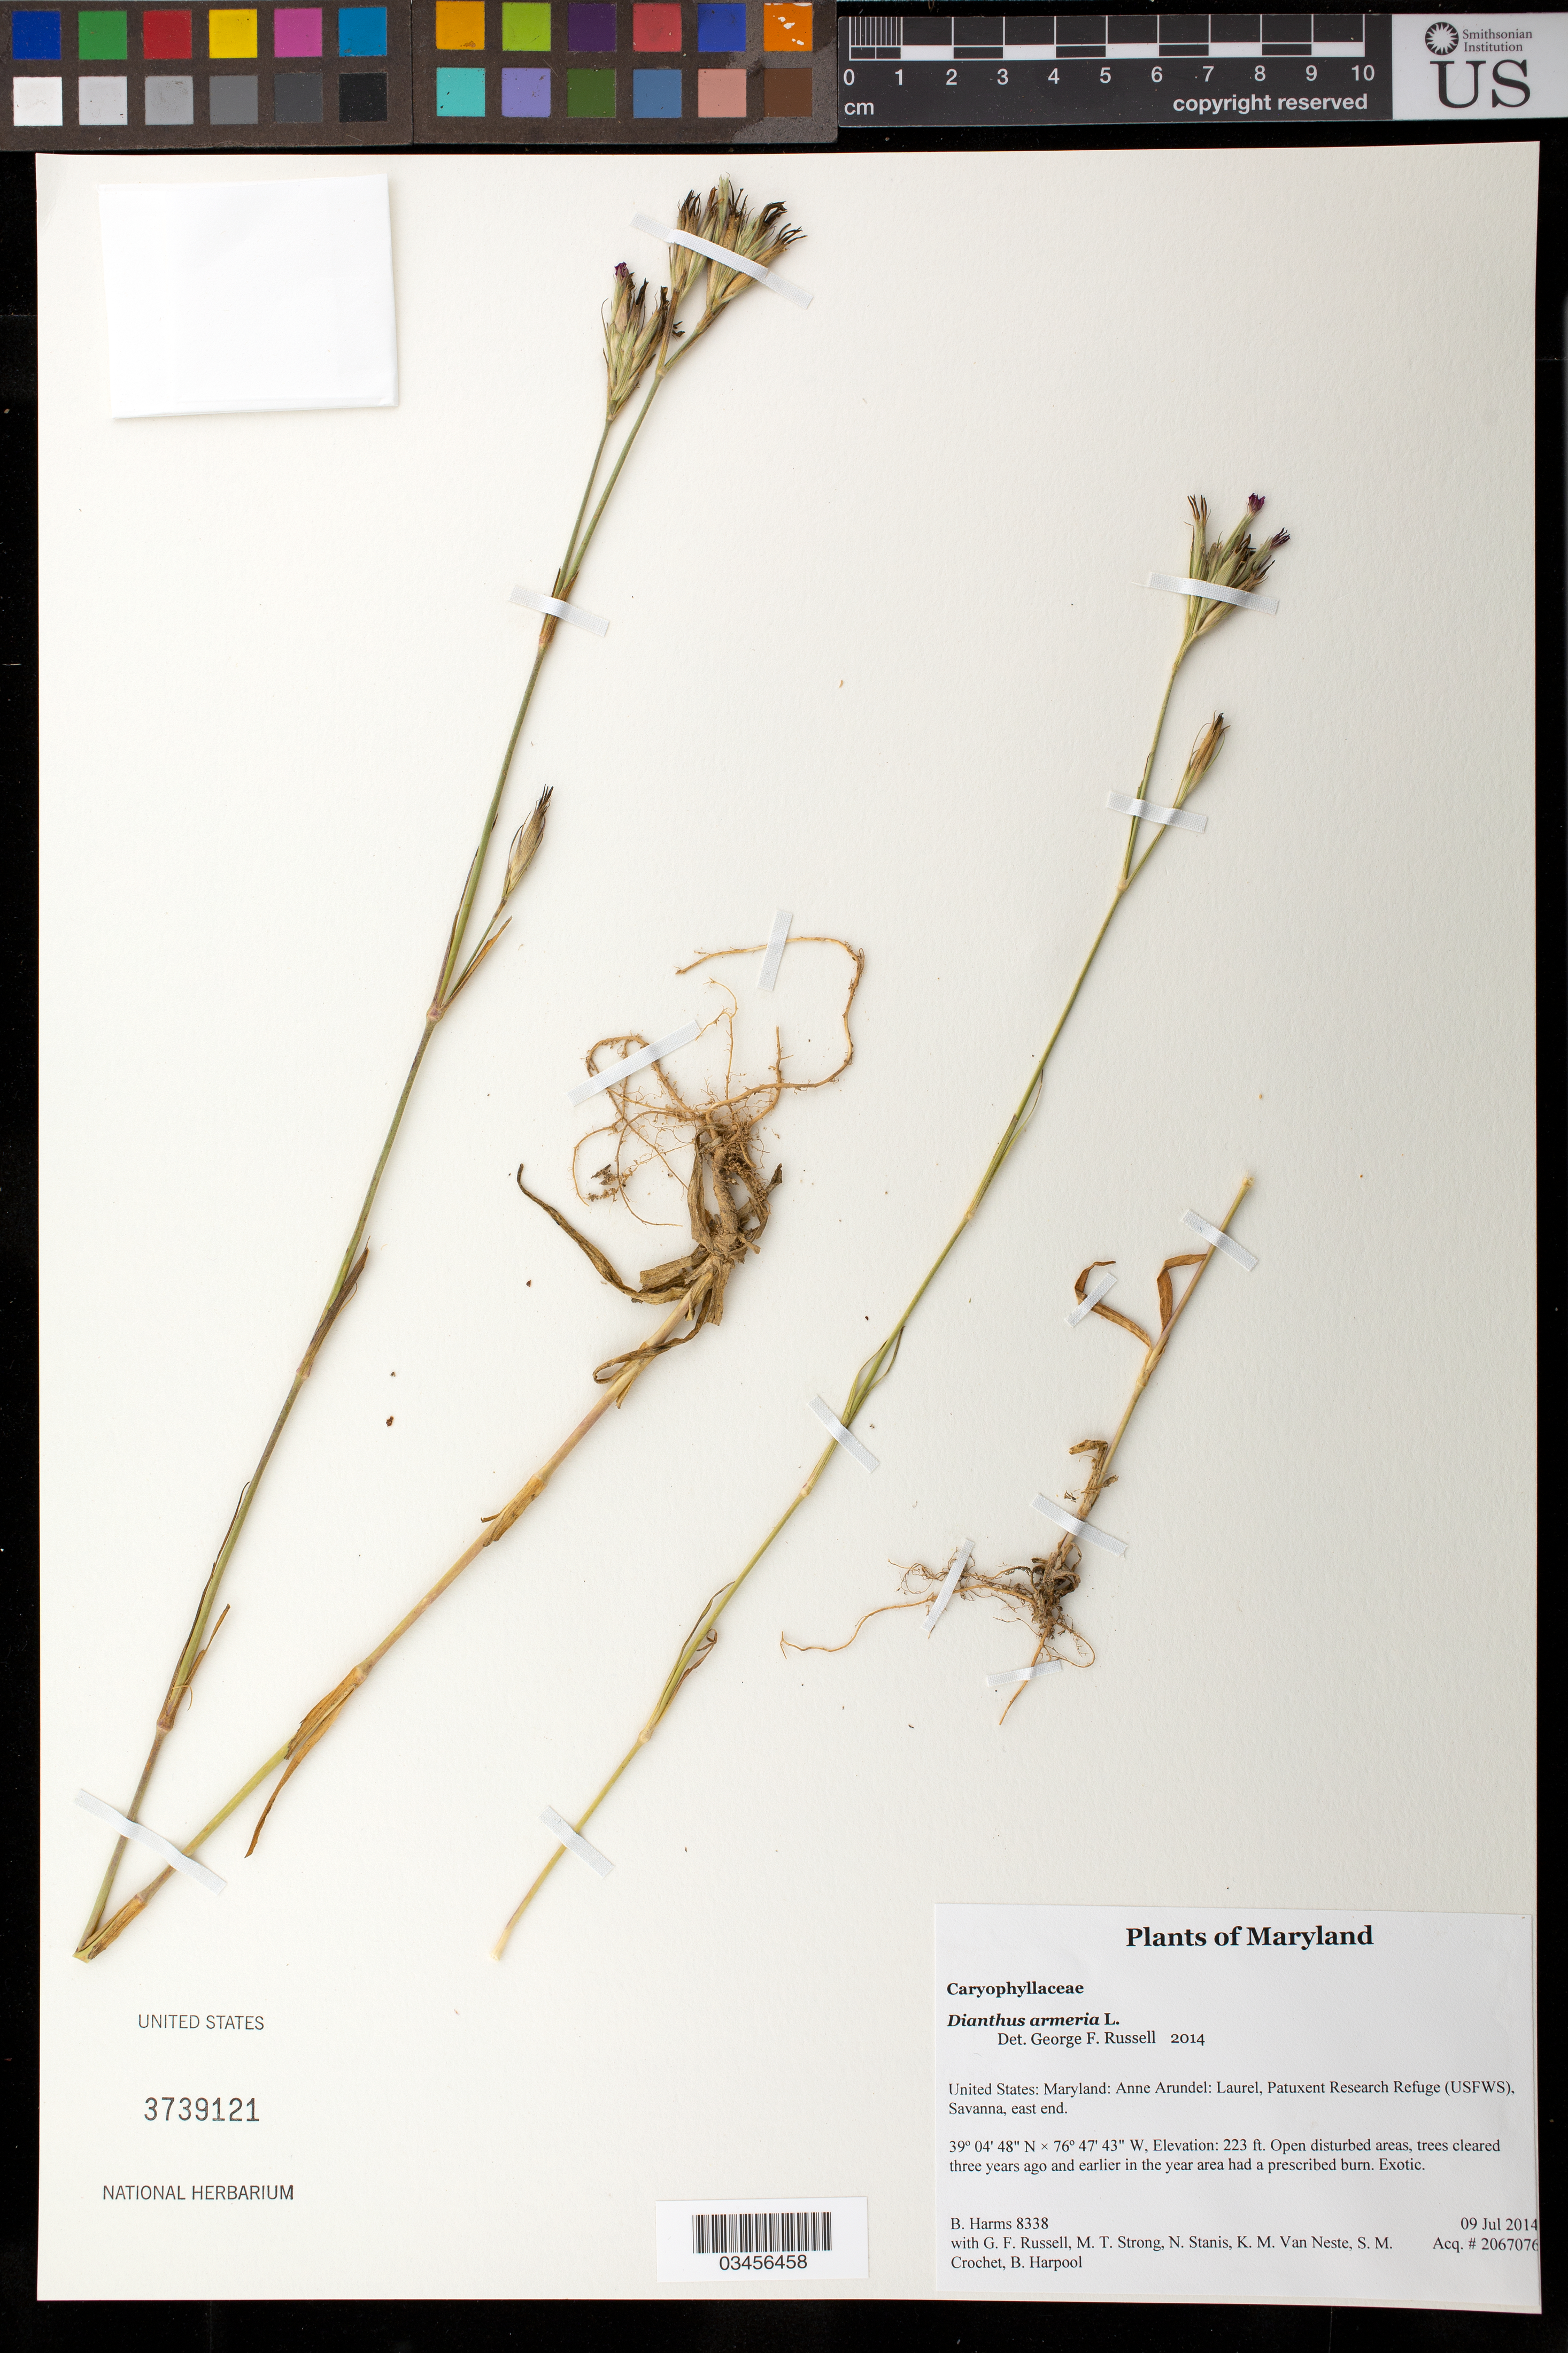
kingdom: Plantae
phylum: Tracheophyta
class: Magnoliopsida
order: Caryophyllales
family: Caryophyllaceae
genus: Dianthus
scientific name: Dianthus armeria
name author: L.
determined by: Russell, George F., (UNITED STATES)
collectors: B. Harms, G. Russell, M. T. Strong, N. Stanis, K. M. Van Neste & S. M. Crochet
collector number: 8338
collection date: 2014-07-09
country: United States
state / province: Maryland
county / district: Anne Arundel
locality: Laurel, Patuxent Research Refuge (USFWS), Savanna, east end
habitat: Open disturbed areas, trees cleared three years ago and earlier in the year area had a prescribed burn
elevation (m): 68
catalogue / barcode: US 3739121